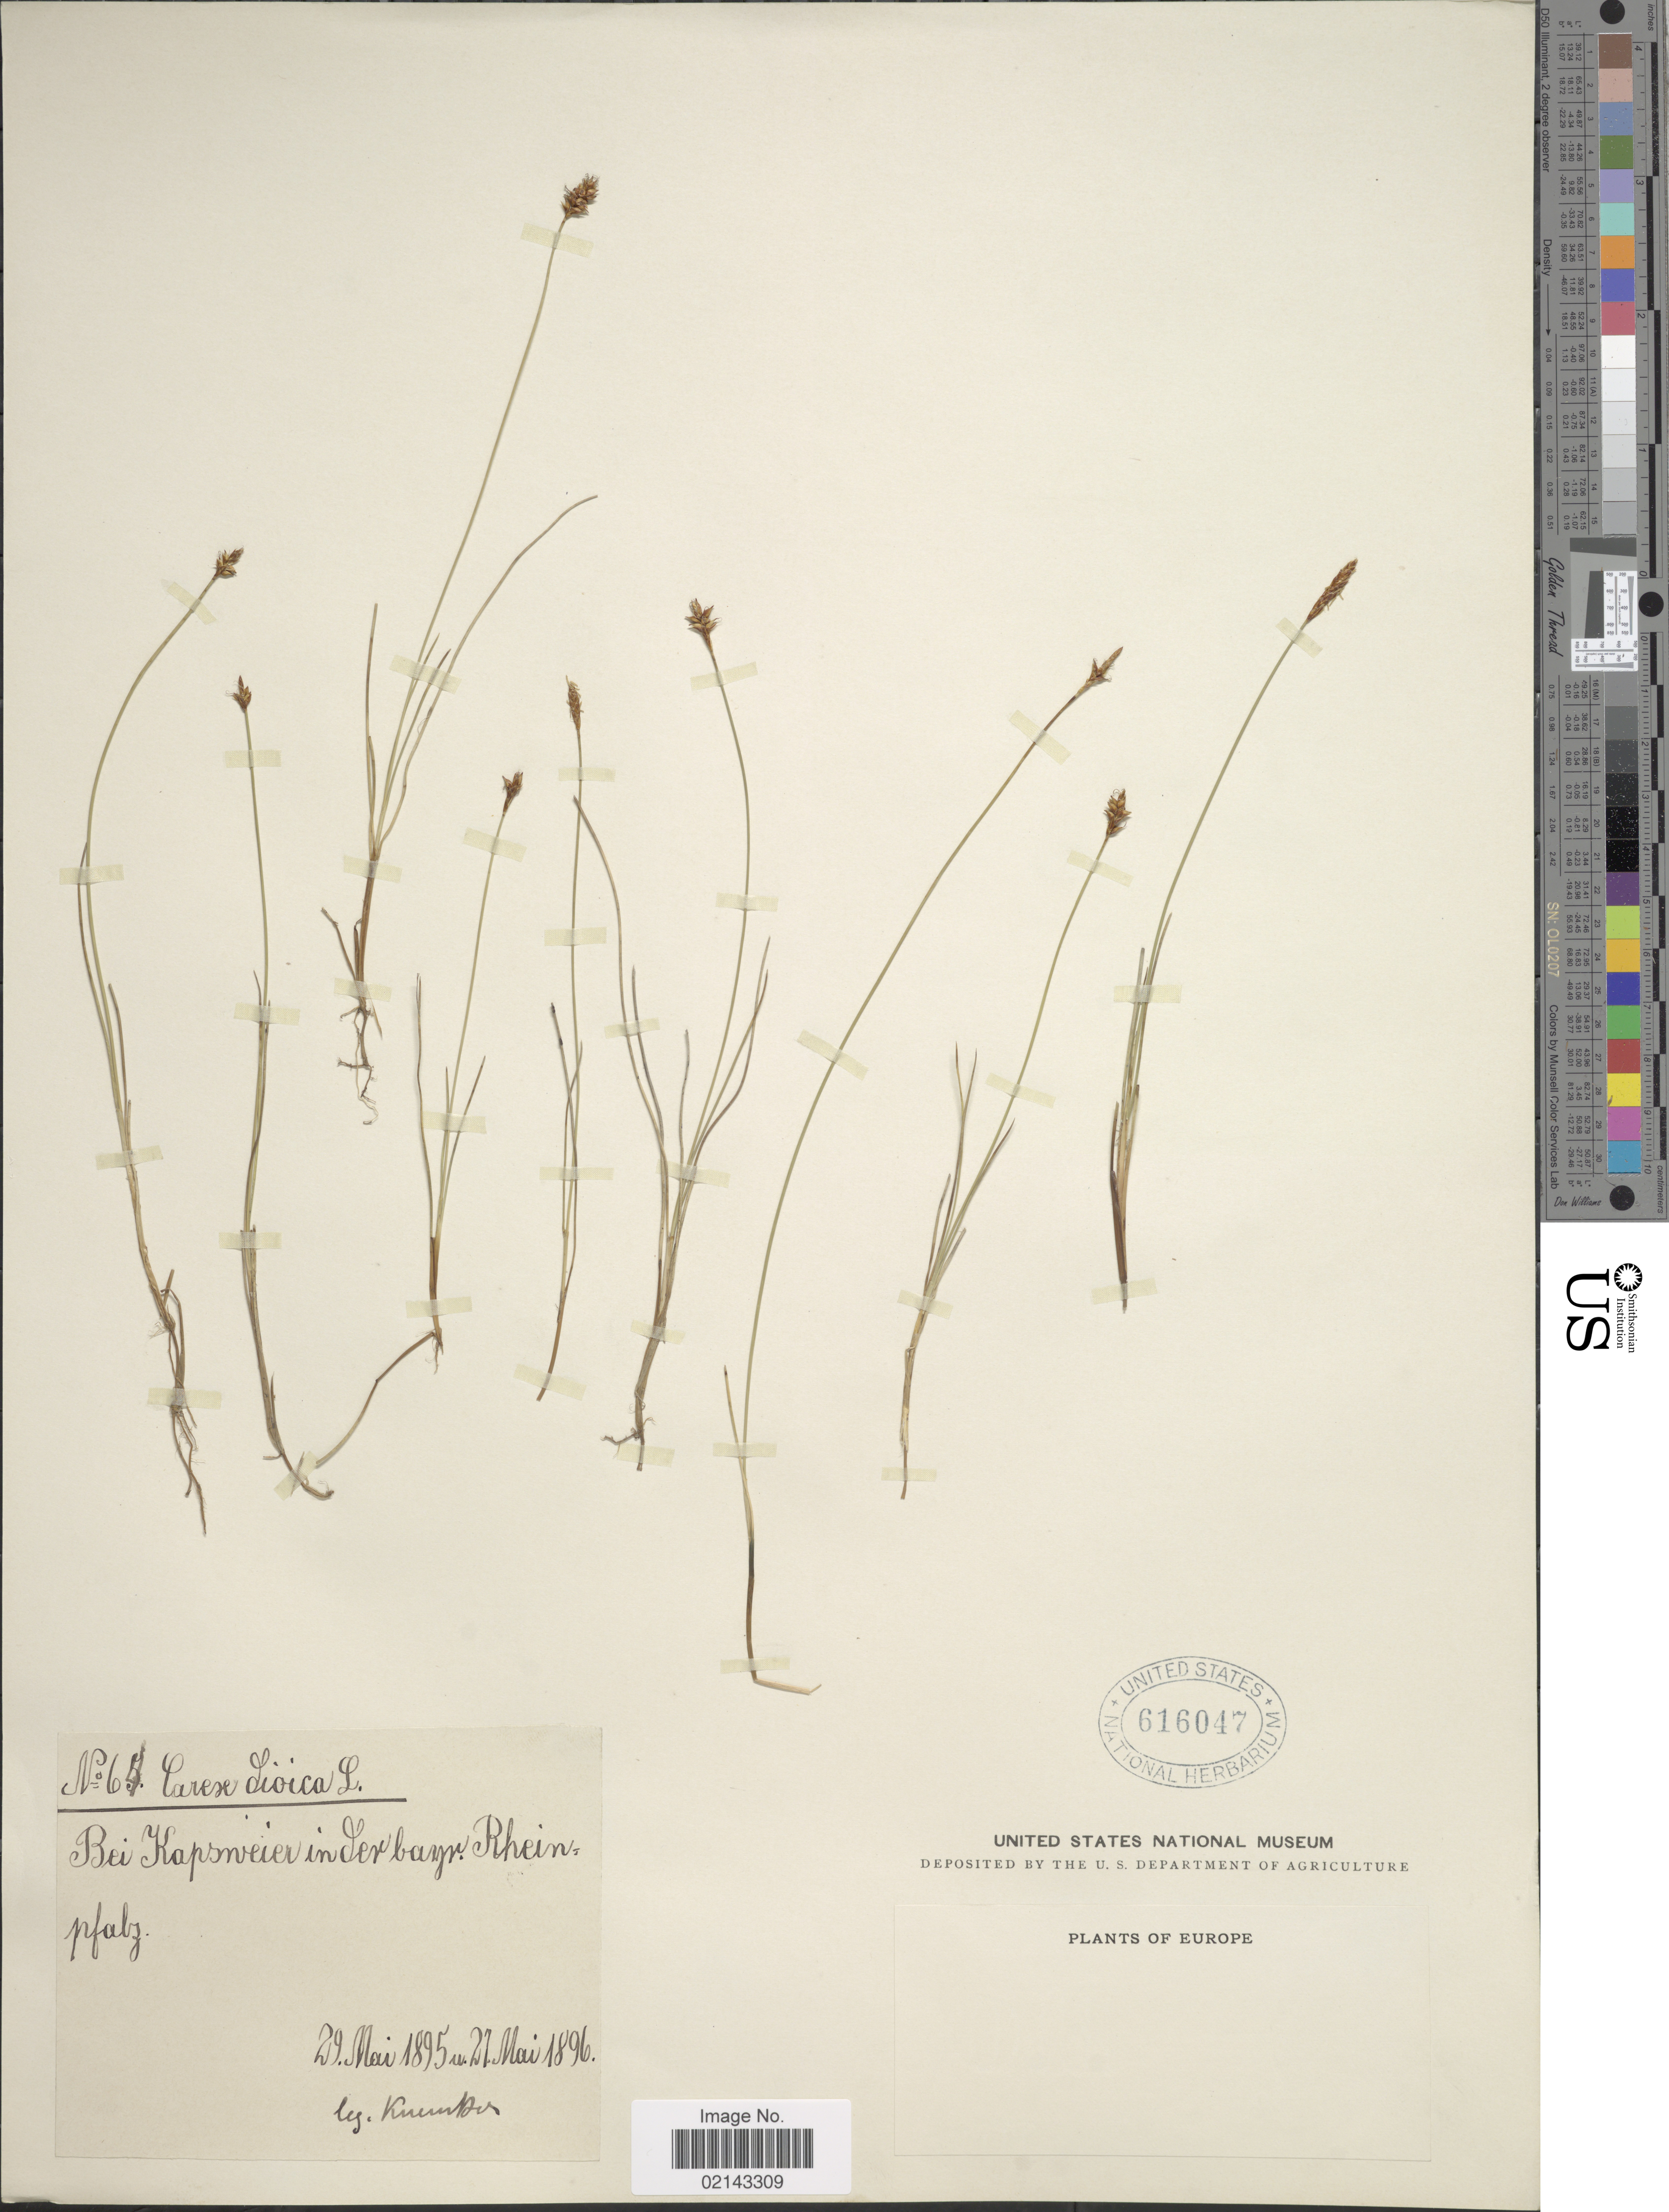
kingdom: Plantae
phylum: Tracheophyta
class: Liliopsida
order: Poales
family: Cyperaceae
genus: Carex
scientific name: Carex dioica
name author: L.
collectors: Kneucker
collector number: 65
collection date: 1895-05-29/1896-05-27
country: Germany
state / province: Rhineland-Palatinate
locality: Bei Kapsweier in der bayn, Rhein-pfalz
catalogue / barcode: US 616047